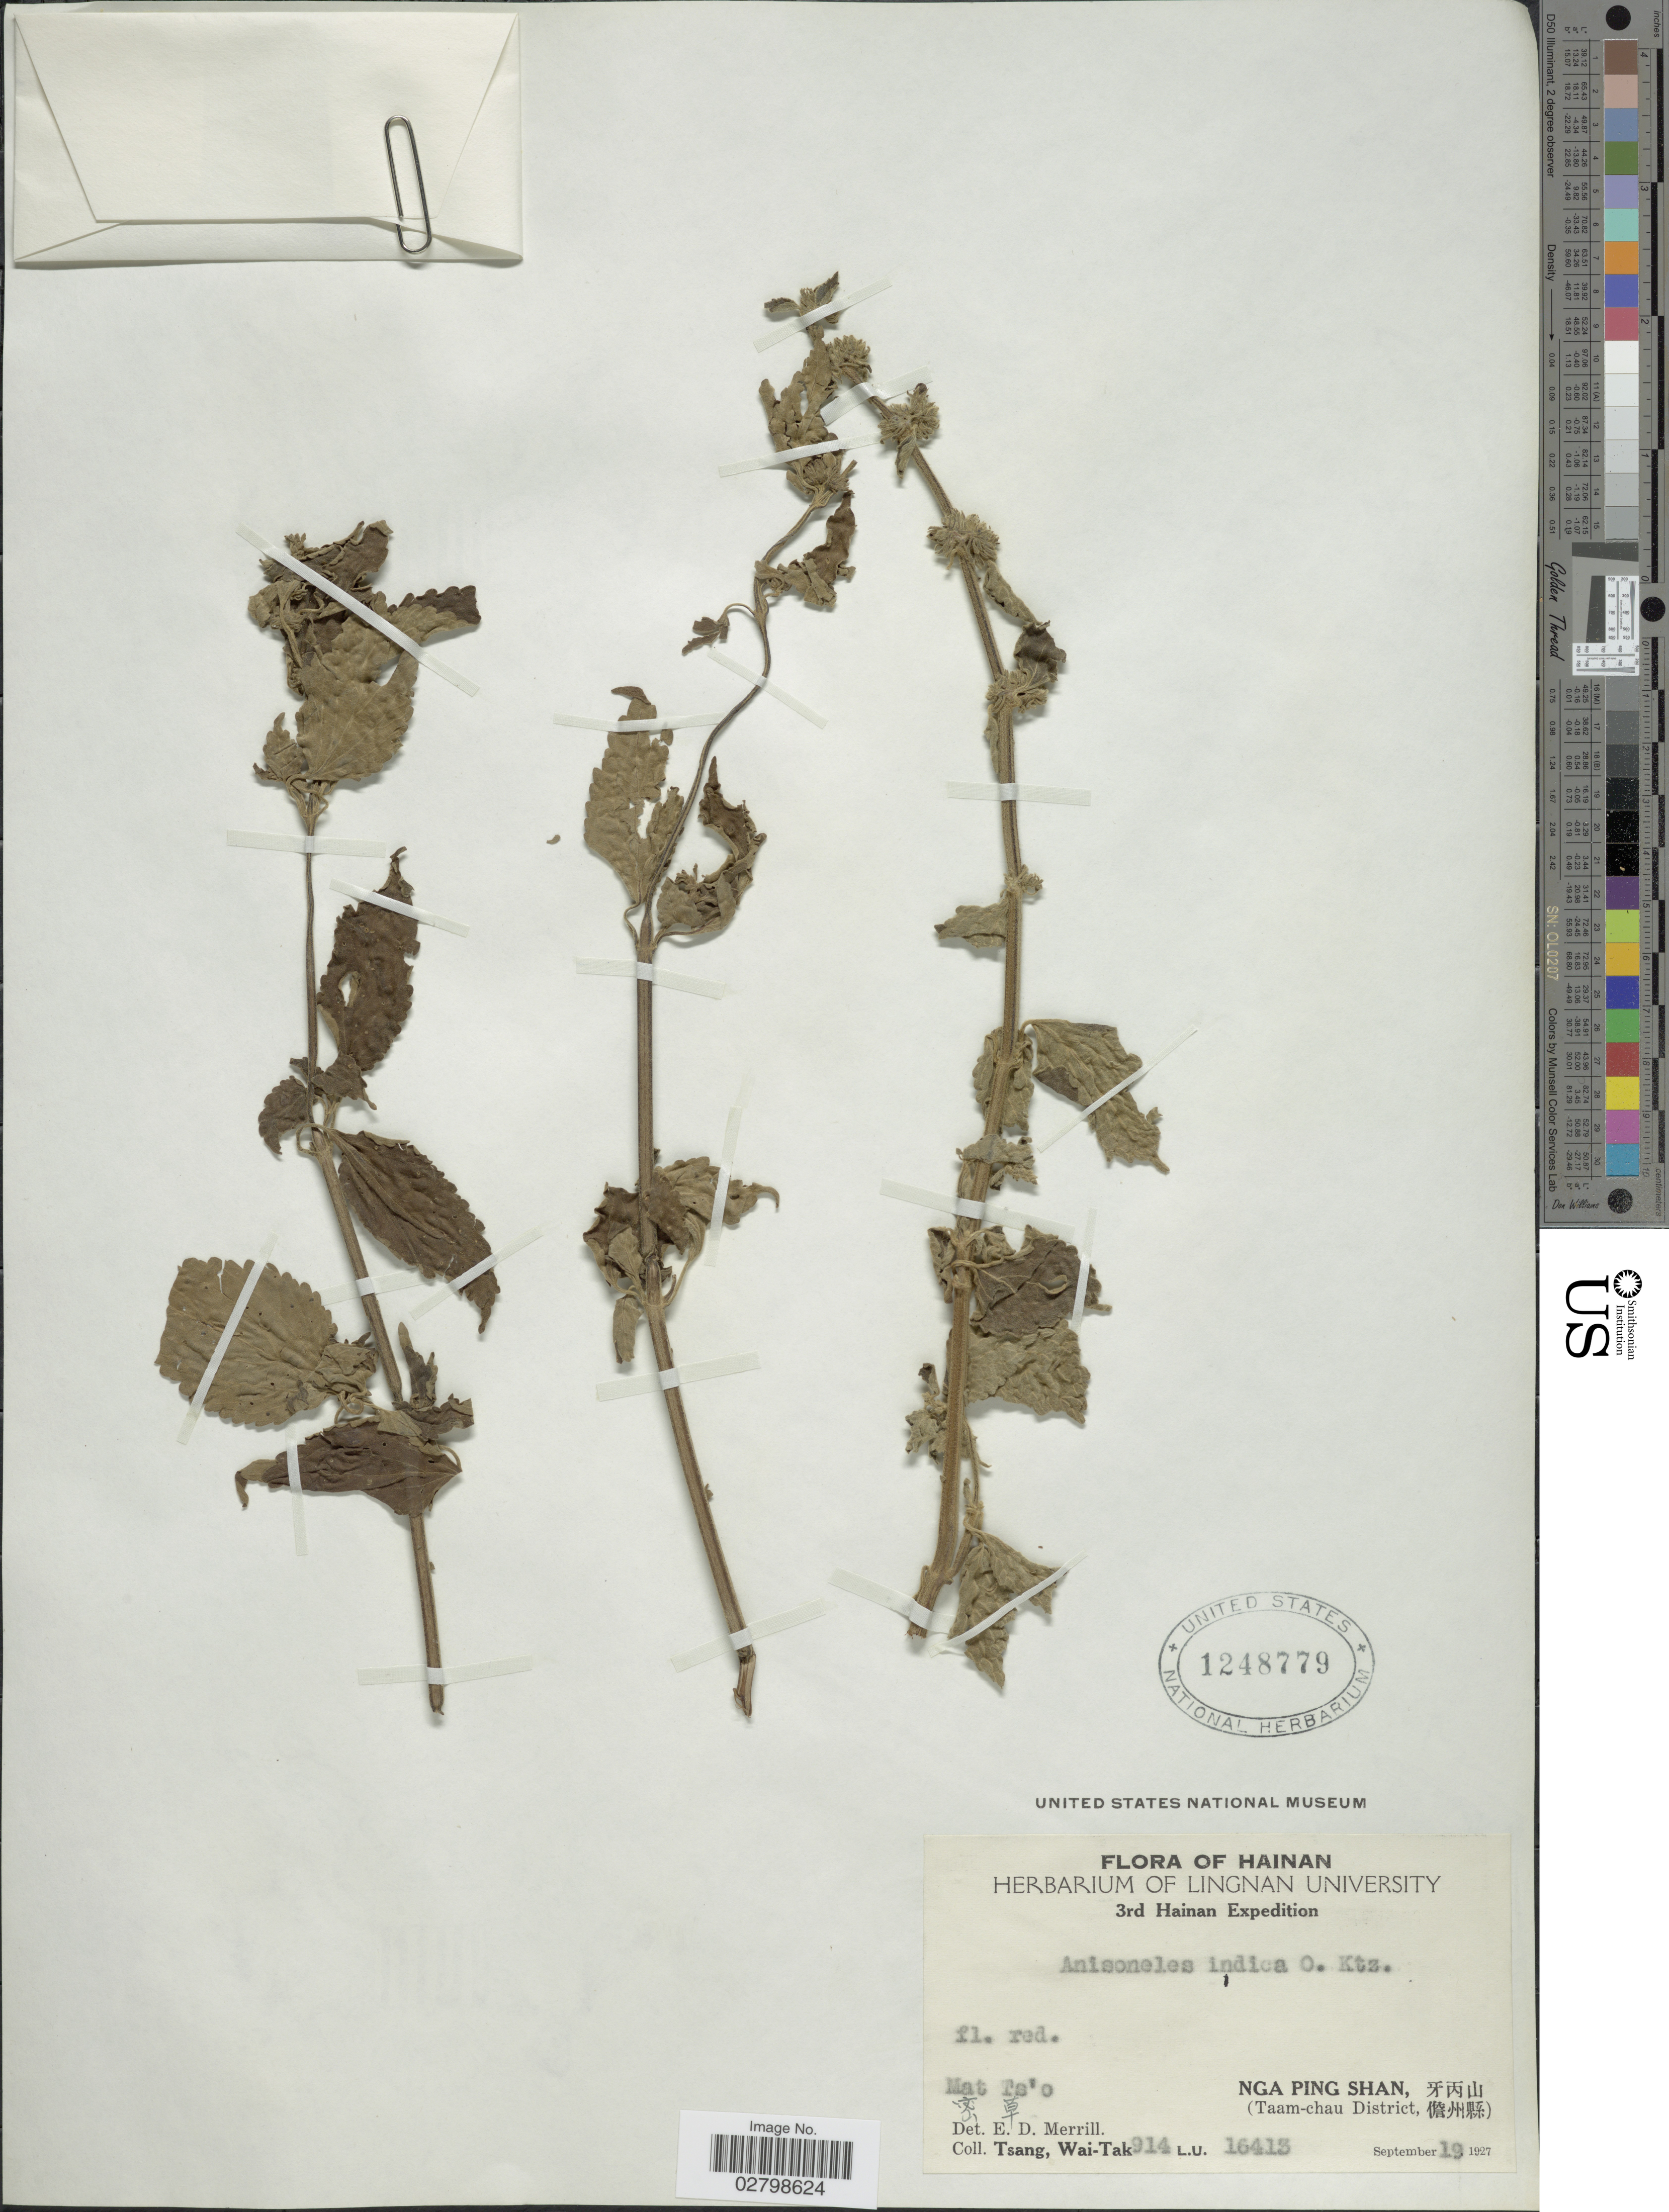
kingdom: Plantae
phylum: Tracheophyta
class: Magnoliopsida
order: Lamiales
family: Lamiaceae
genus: Anisomeles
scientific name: Anisomeles indica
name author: (L.) Kuntze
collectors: W. T. Tsang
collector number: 914L.U.16413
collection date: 1927-09-19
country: China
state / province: Hainan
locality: Mat Ts'o. Nga Ping Shan, X. (Taam-chau District, X).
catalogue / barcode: US 1248779